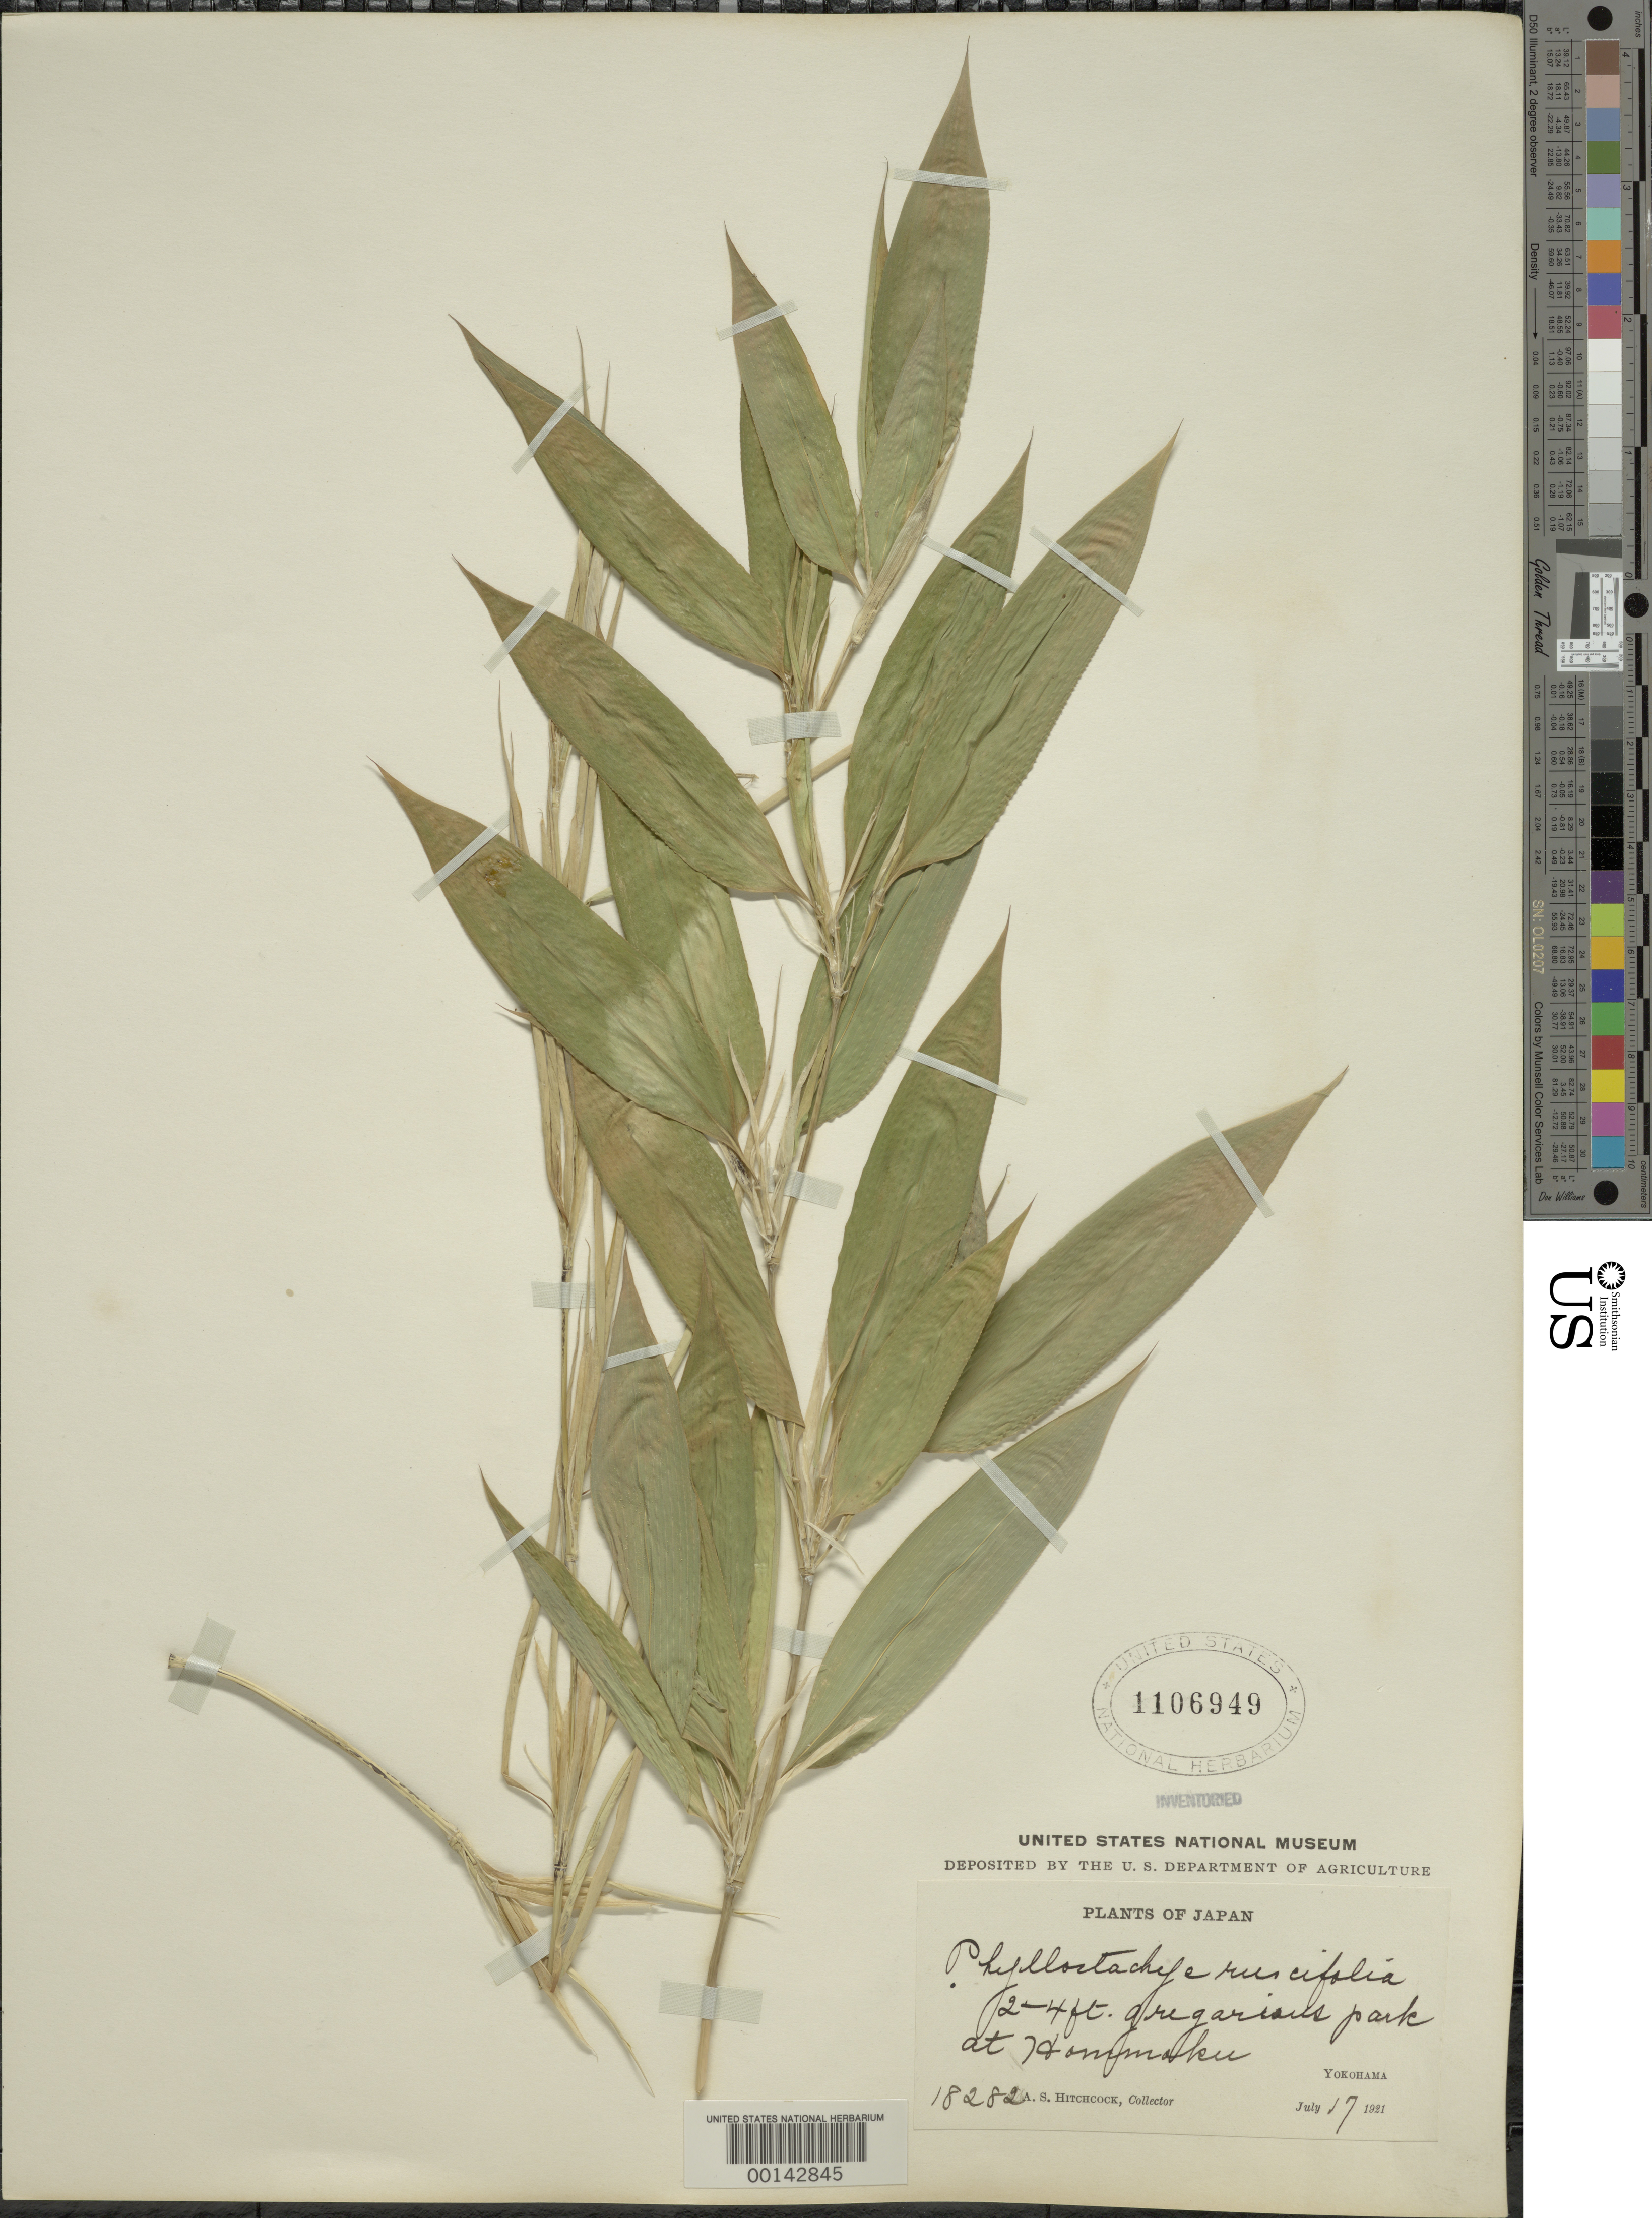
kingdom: Plantae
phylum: Tracheophyta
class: Liliopsida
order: Poales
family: Poaceae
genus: Shibataea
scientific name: Shibataea kumasasa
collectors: A. S. Hitchcock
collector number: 18282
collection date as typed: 17 Jul 1921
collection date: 1921-07-17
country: Japan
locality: Yokohama, hommoku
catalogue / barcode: US 1106949